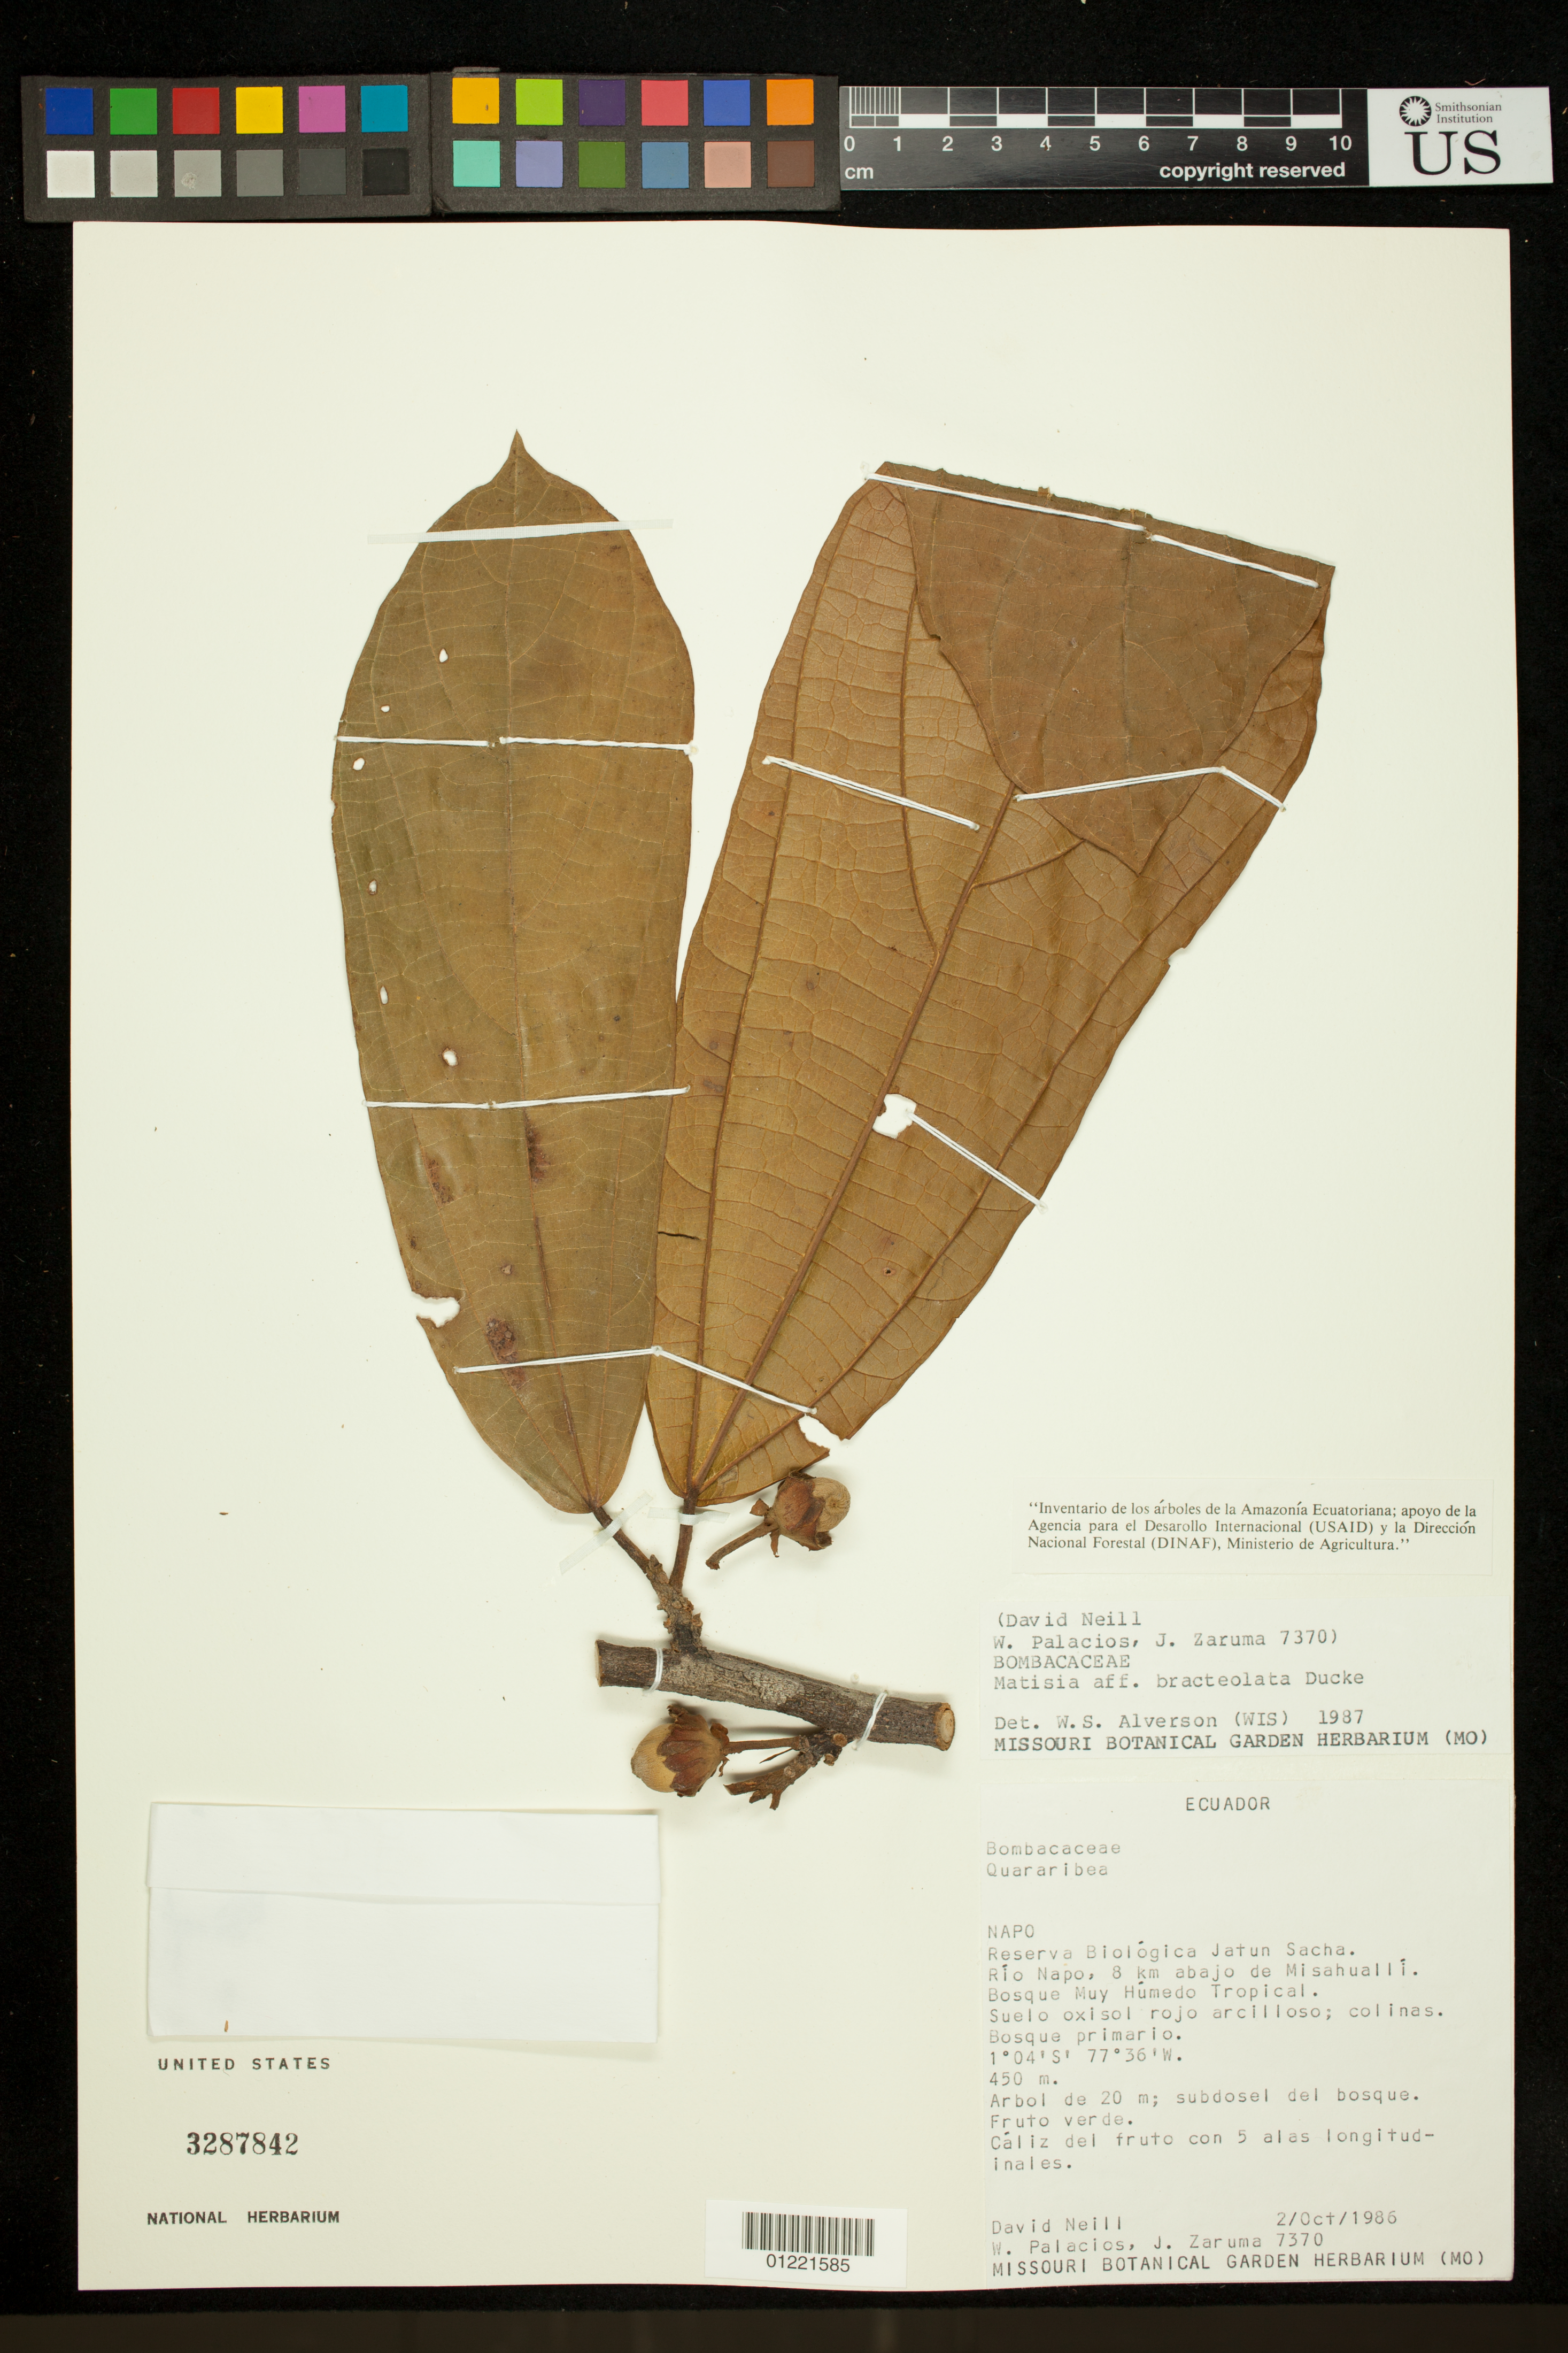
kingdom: Plantae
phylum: Tracheophyta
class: Magnoliopsida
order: Malvales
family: Malvaceae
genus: Matisia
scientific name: Matisia bracteolosa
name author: Ducke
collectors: D. A. Neill, W. Palacios & J. Zaruma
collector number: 7370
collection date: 1986-10-02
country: Ecuador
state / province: Napo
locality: Reserva Biologica Jatun Sacha. Rio Napo, 8 km abajo de Misahualli.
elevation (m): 450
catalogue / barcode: US 3287842